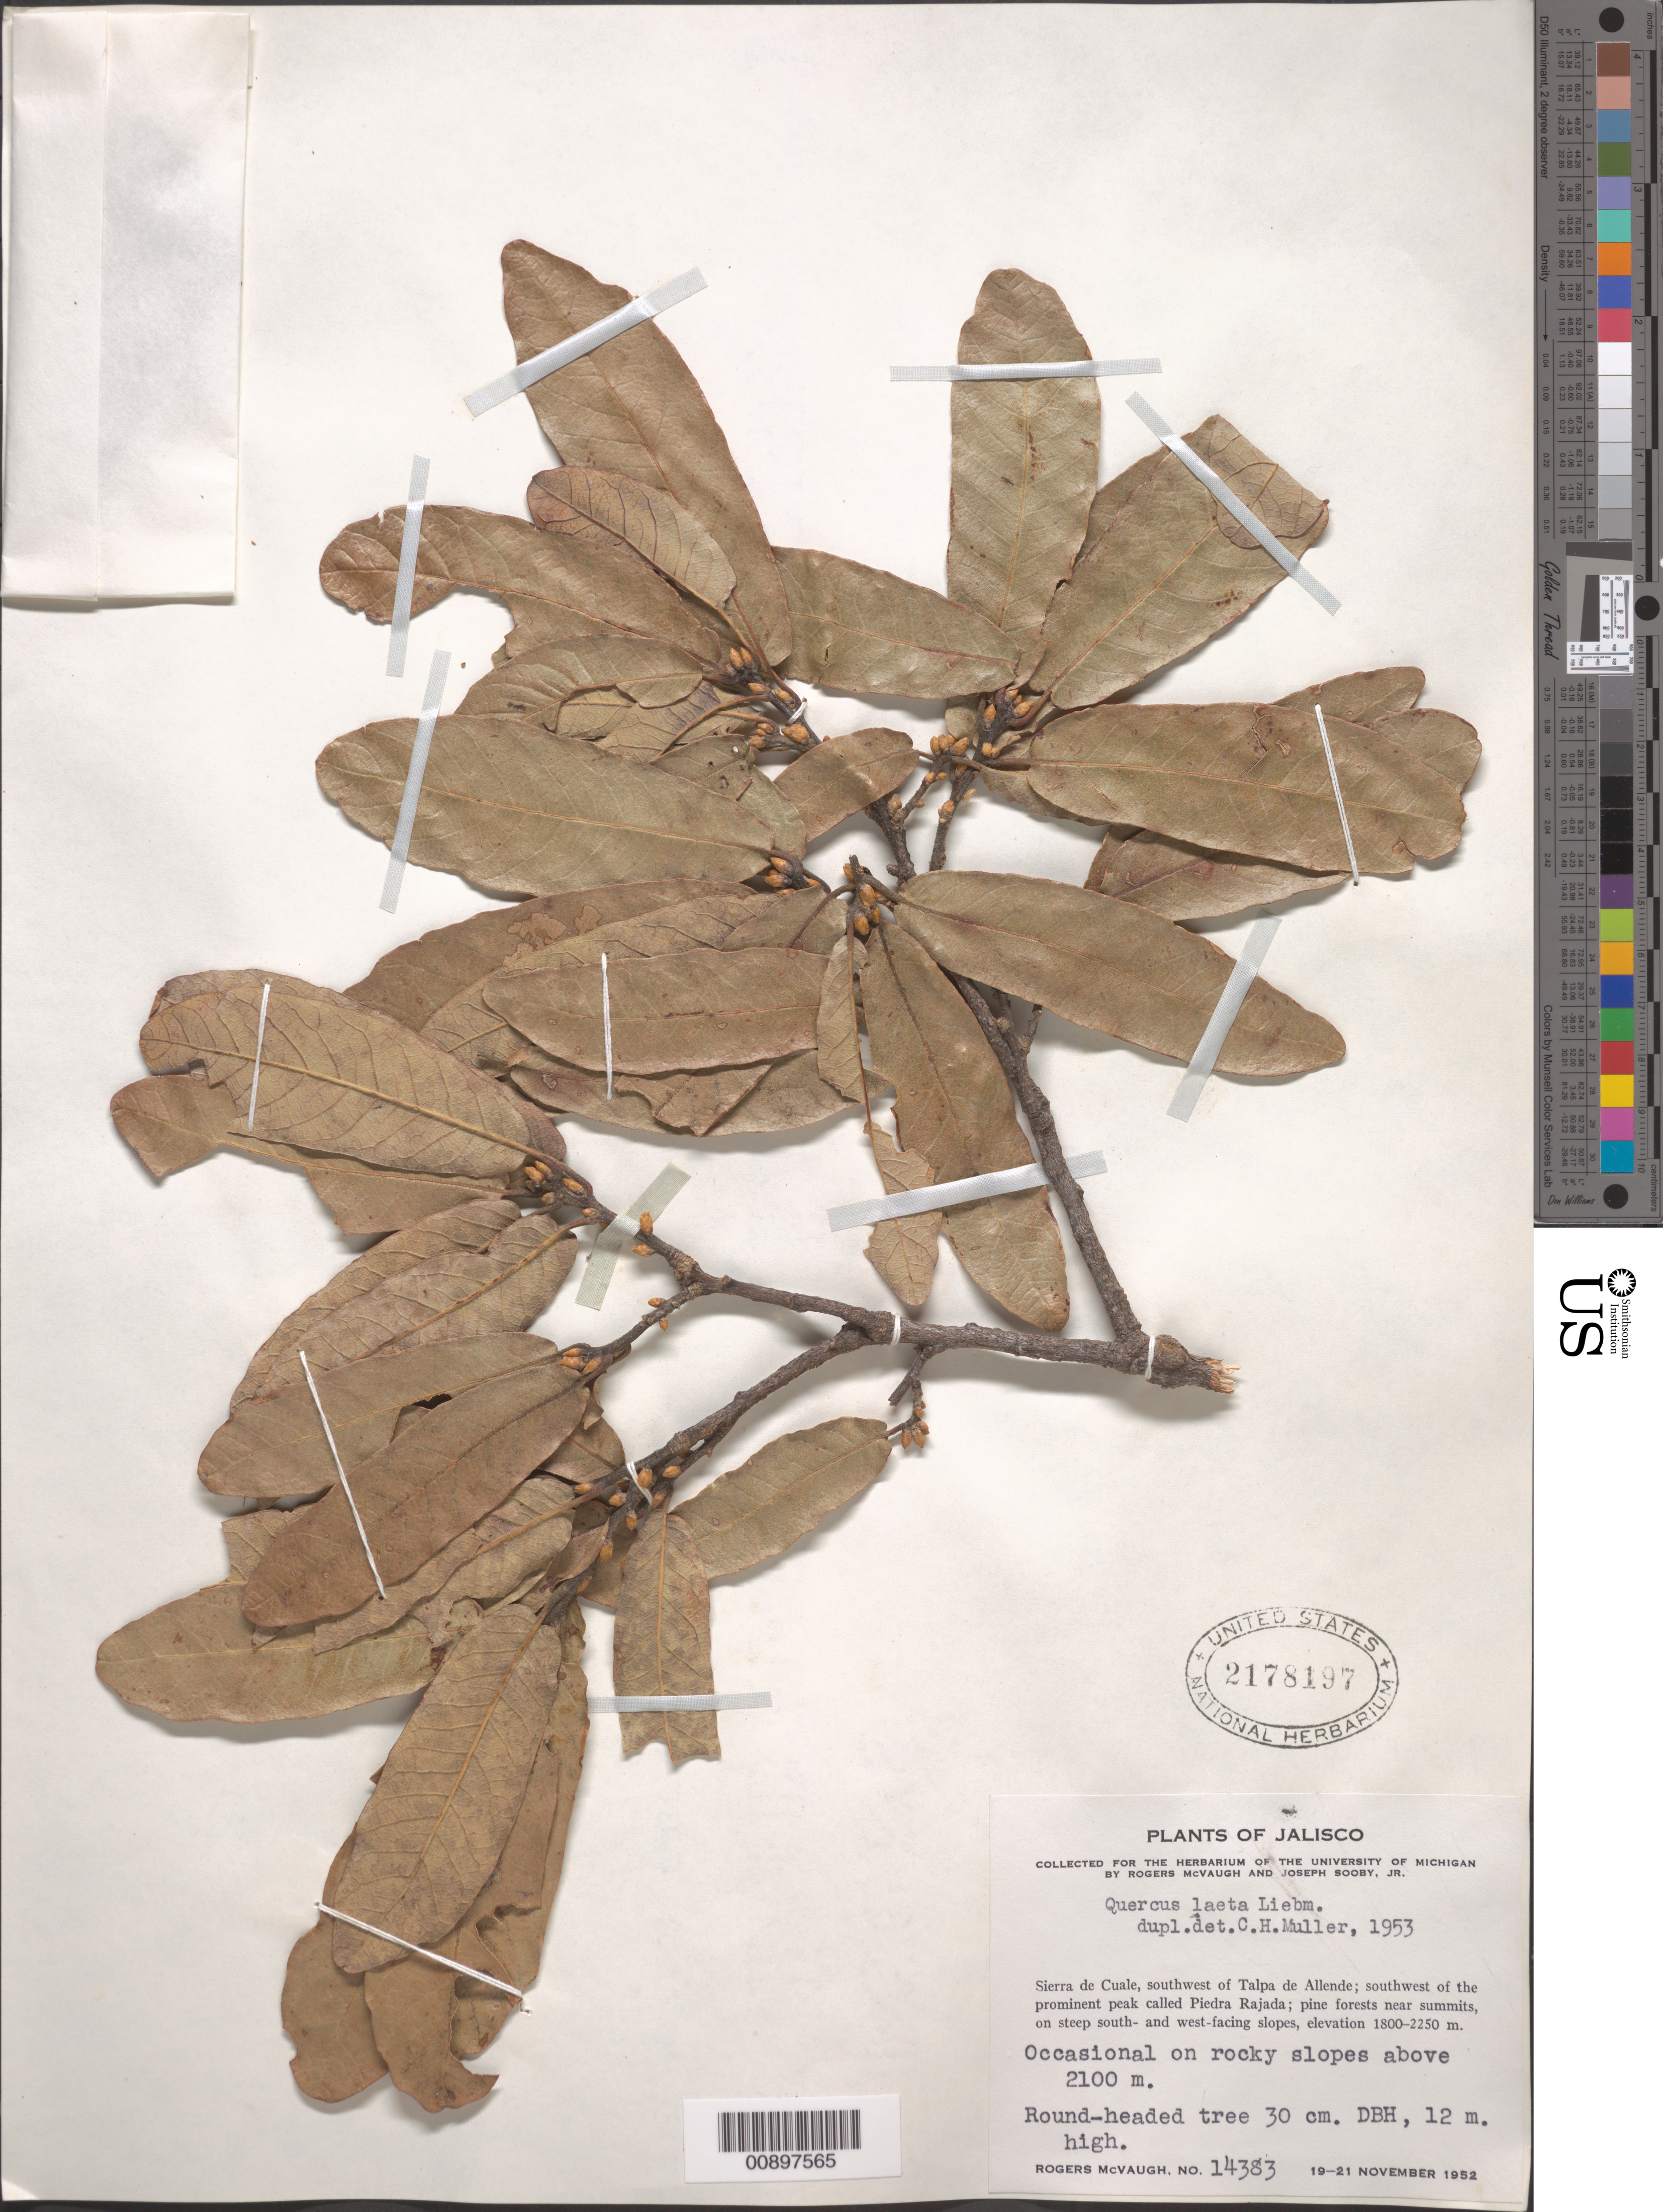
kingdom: Plantae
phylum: Tracheophyta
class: Magnoliopsida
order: Fagales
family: Fagaceae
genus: Quercus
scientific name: Quercus laeta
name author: Liebm.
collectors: R. McVaugh & J. Sooby Jr.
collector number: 14383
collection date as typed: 19 Nov 1952 to 21 Nov 1952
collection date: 1952-11-19/1952-11-21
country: Mexico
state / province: Jalisco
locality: Sierra de Cuale, southwest of Talpa de Allende; southwest of the prominent peak called Piedra Rajada.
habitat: Pine forests near summits, on steep south - and west - facing slopes. Rocky slopes.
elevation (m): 2250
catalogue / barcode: US 2178197